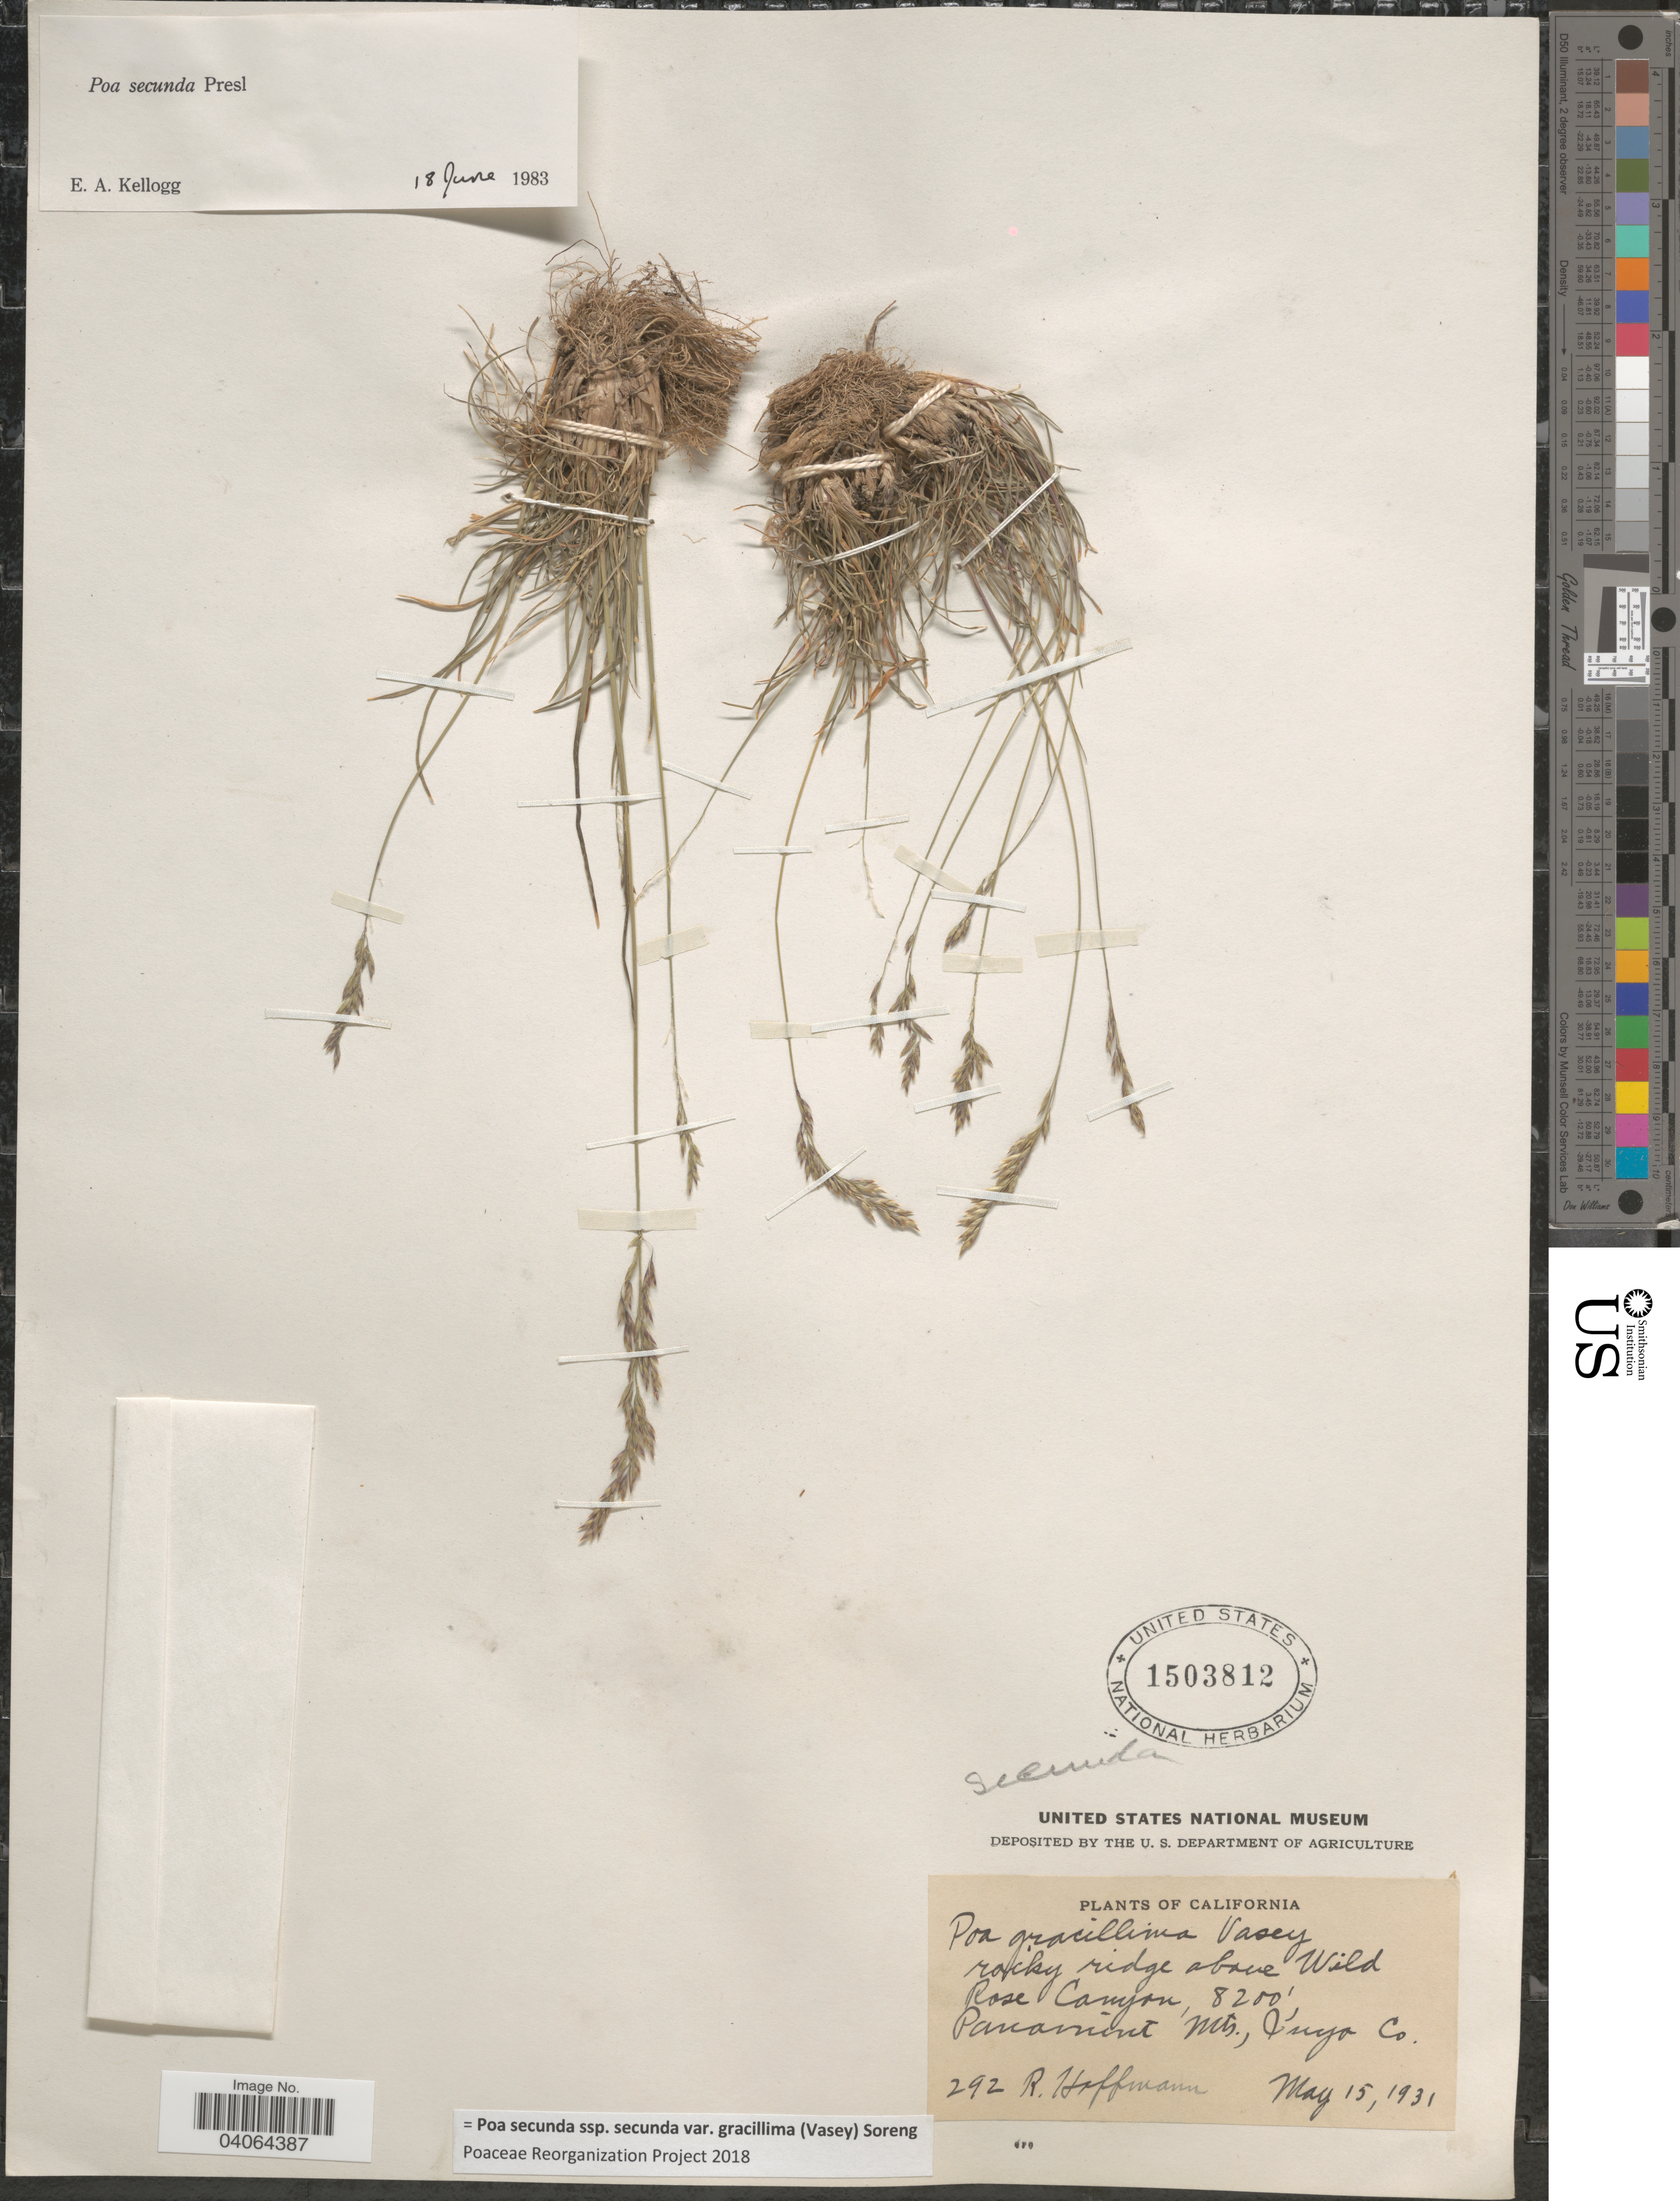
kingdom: Plantae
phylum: Tracheophyta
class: Liliopsida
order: Poales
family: Poaceae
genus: Poa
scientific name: Poa secunda subsp. secunda var. gracillima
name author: (Vasey) Soreng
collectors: R. Hoffman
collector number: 292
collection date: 1931-05-15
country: United States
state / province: California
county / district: Inyo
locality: Rocky ridge above Wild Rose Canyon. Panamint Mts., Inyo Co.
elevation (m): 2499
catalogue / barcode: US 1503812